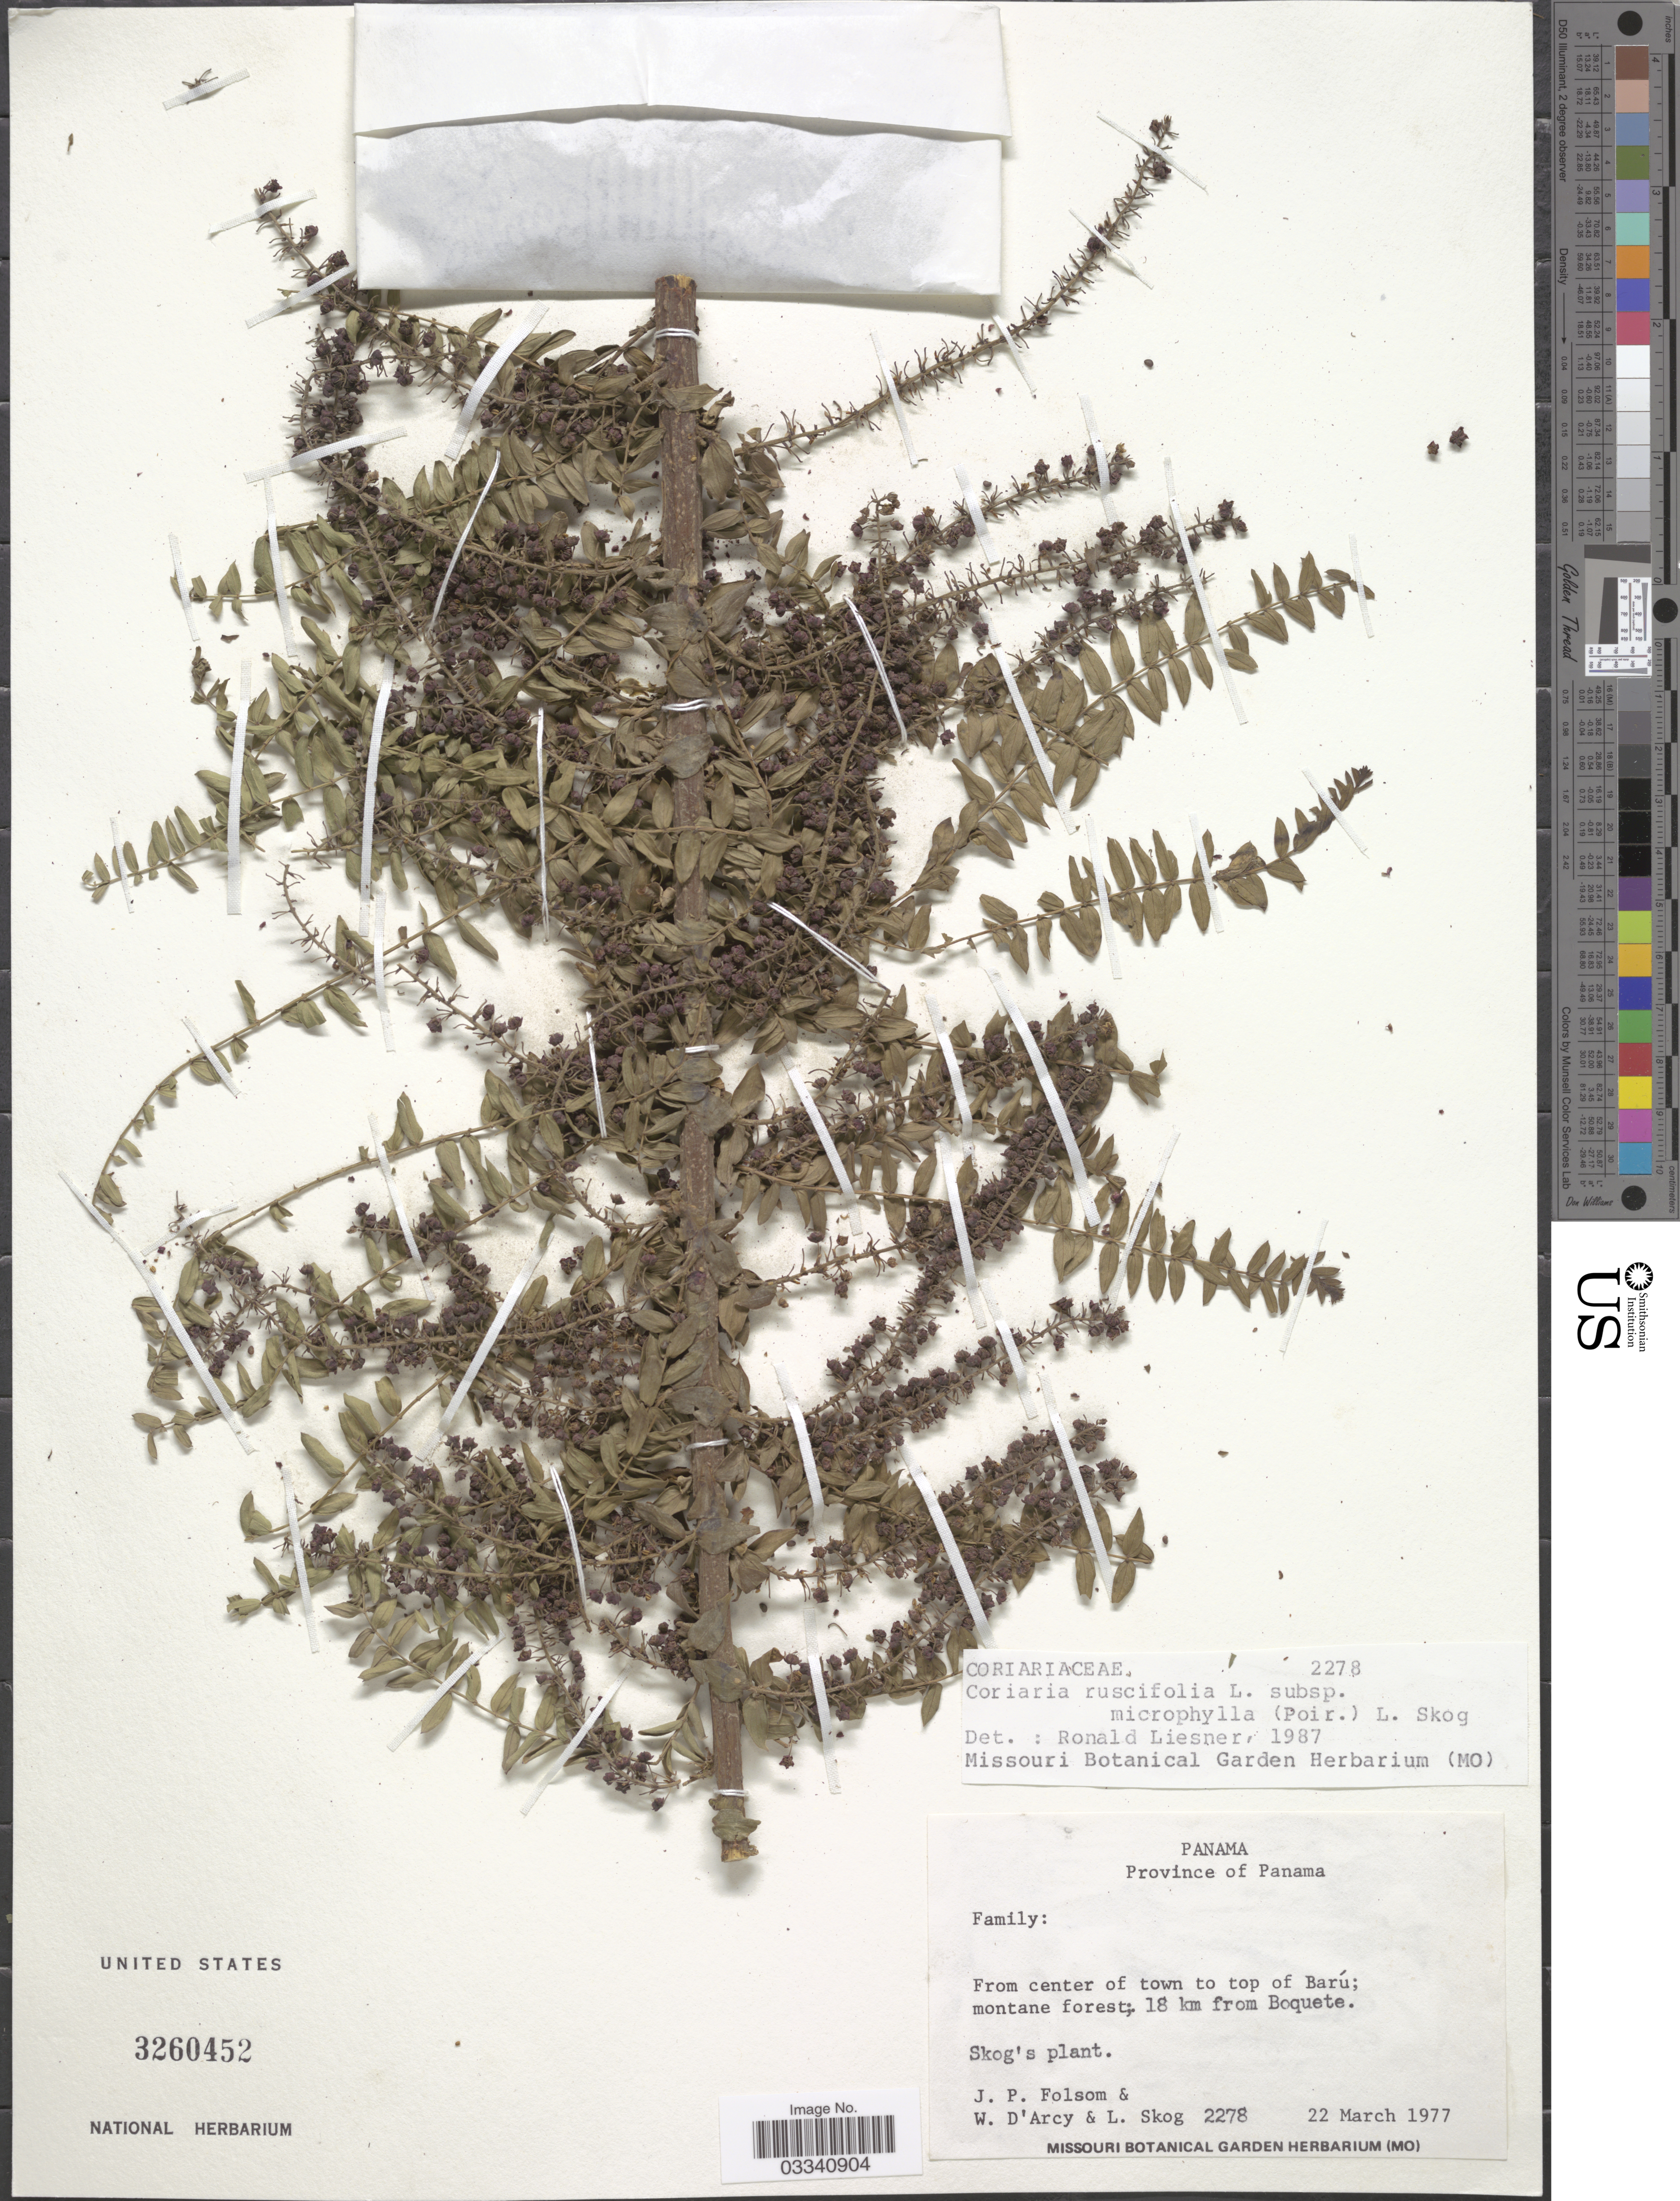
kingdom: Plantae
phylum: Tracheophyta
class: Magnoliopsida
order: Cucurbitales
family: Coriariaceae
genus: Coriaria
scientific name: Coriaria ruscifolia subsp. microphylla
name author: (Poir.) L.E. Skog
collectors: J. P. Folsom, W. G. D'Arcy & L. E. Skog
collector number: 2278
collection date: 1977-03-22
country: Panama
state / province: Panamá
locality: From center of town to top of Barú; montane forest; 18 km from Boquete.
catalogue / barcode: US 3260452